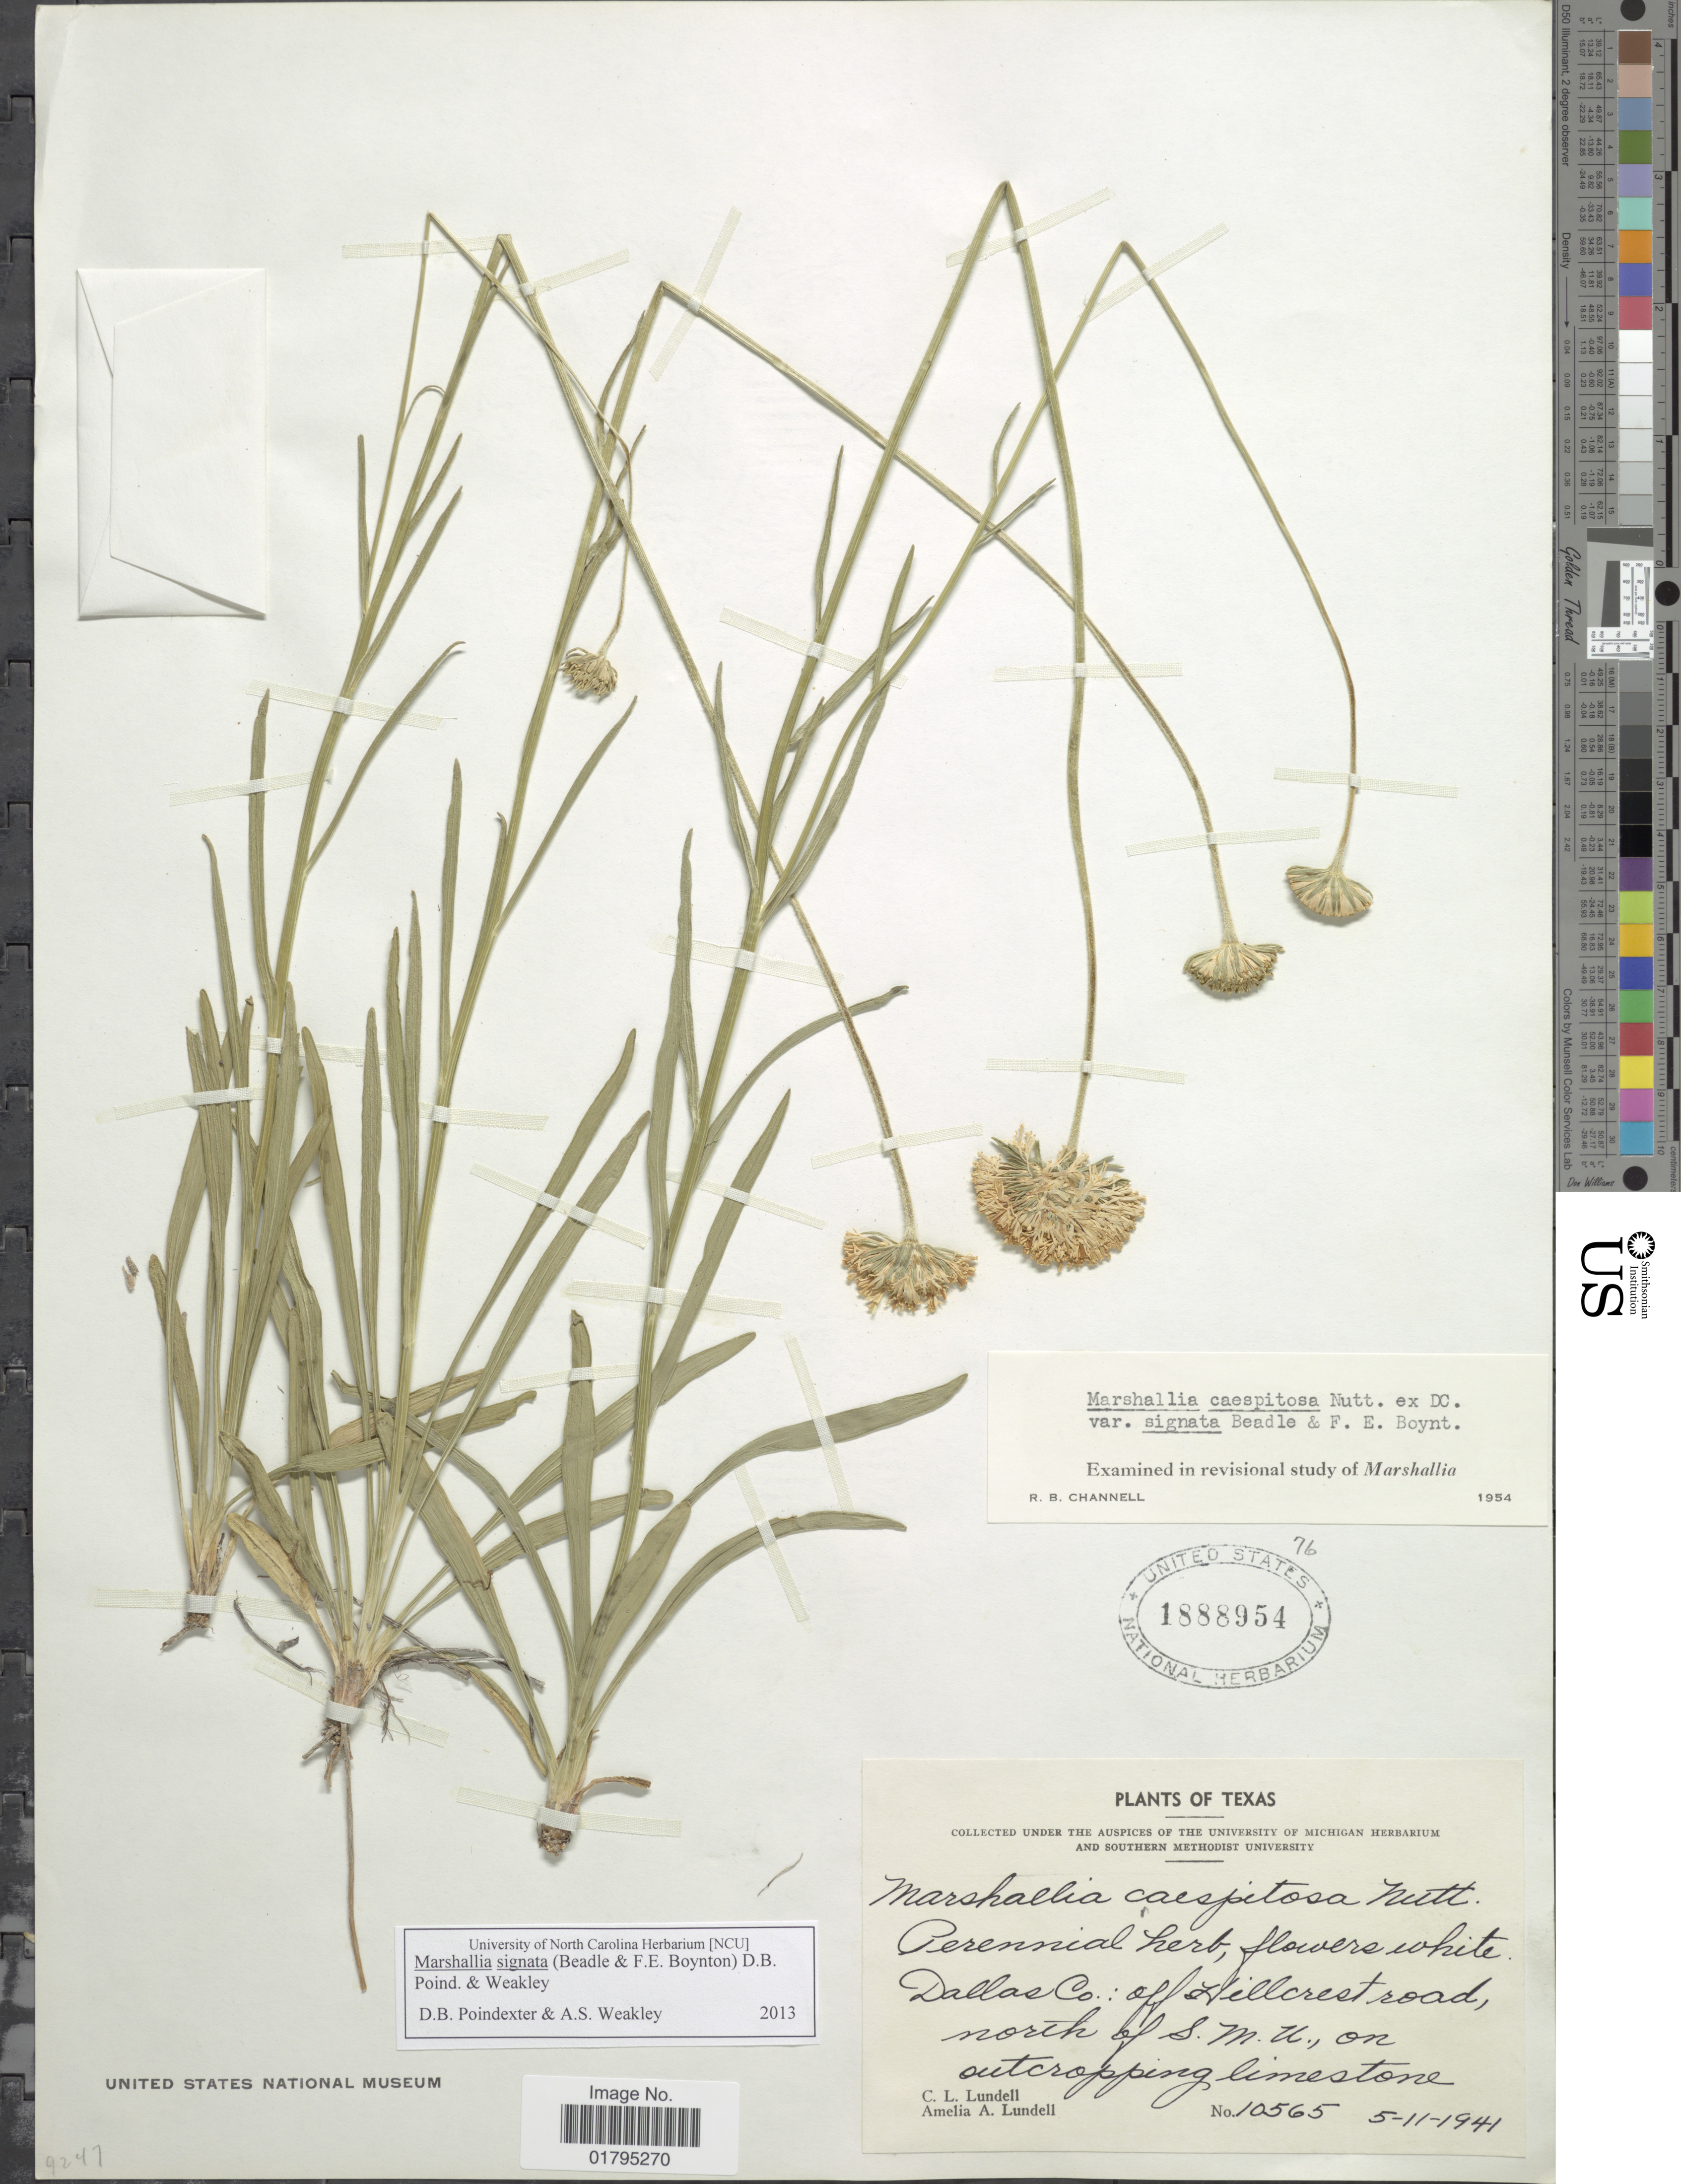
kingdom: Plantae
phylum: Tracheophyta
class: Magnoliopsida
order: Asterales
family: Asteraceae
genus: Marshallia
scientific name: Marshallia caespitosa var. signata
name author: Beadle & F.E. Boynton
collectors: C. L. Lundell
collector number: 10565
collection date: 1941-05-11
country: United States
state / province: Texas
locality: Dallas Co.: off Hillcrest road, north of S.M.U., on outcropping limestone.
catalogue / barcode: US 1888954